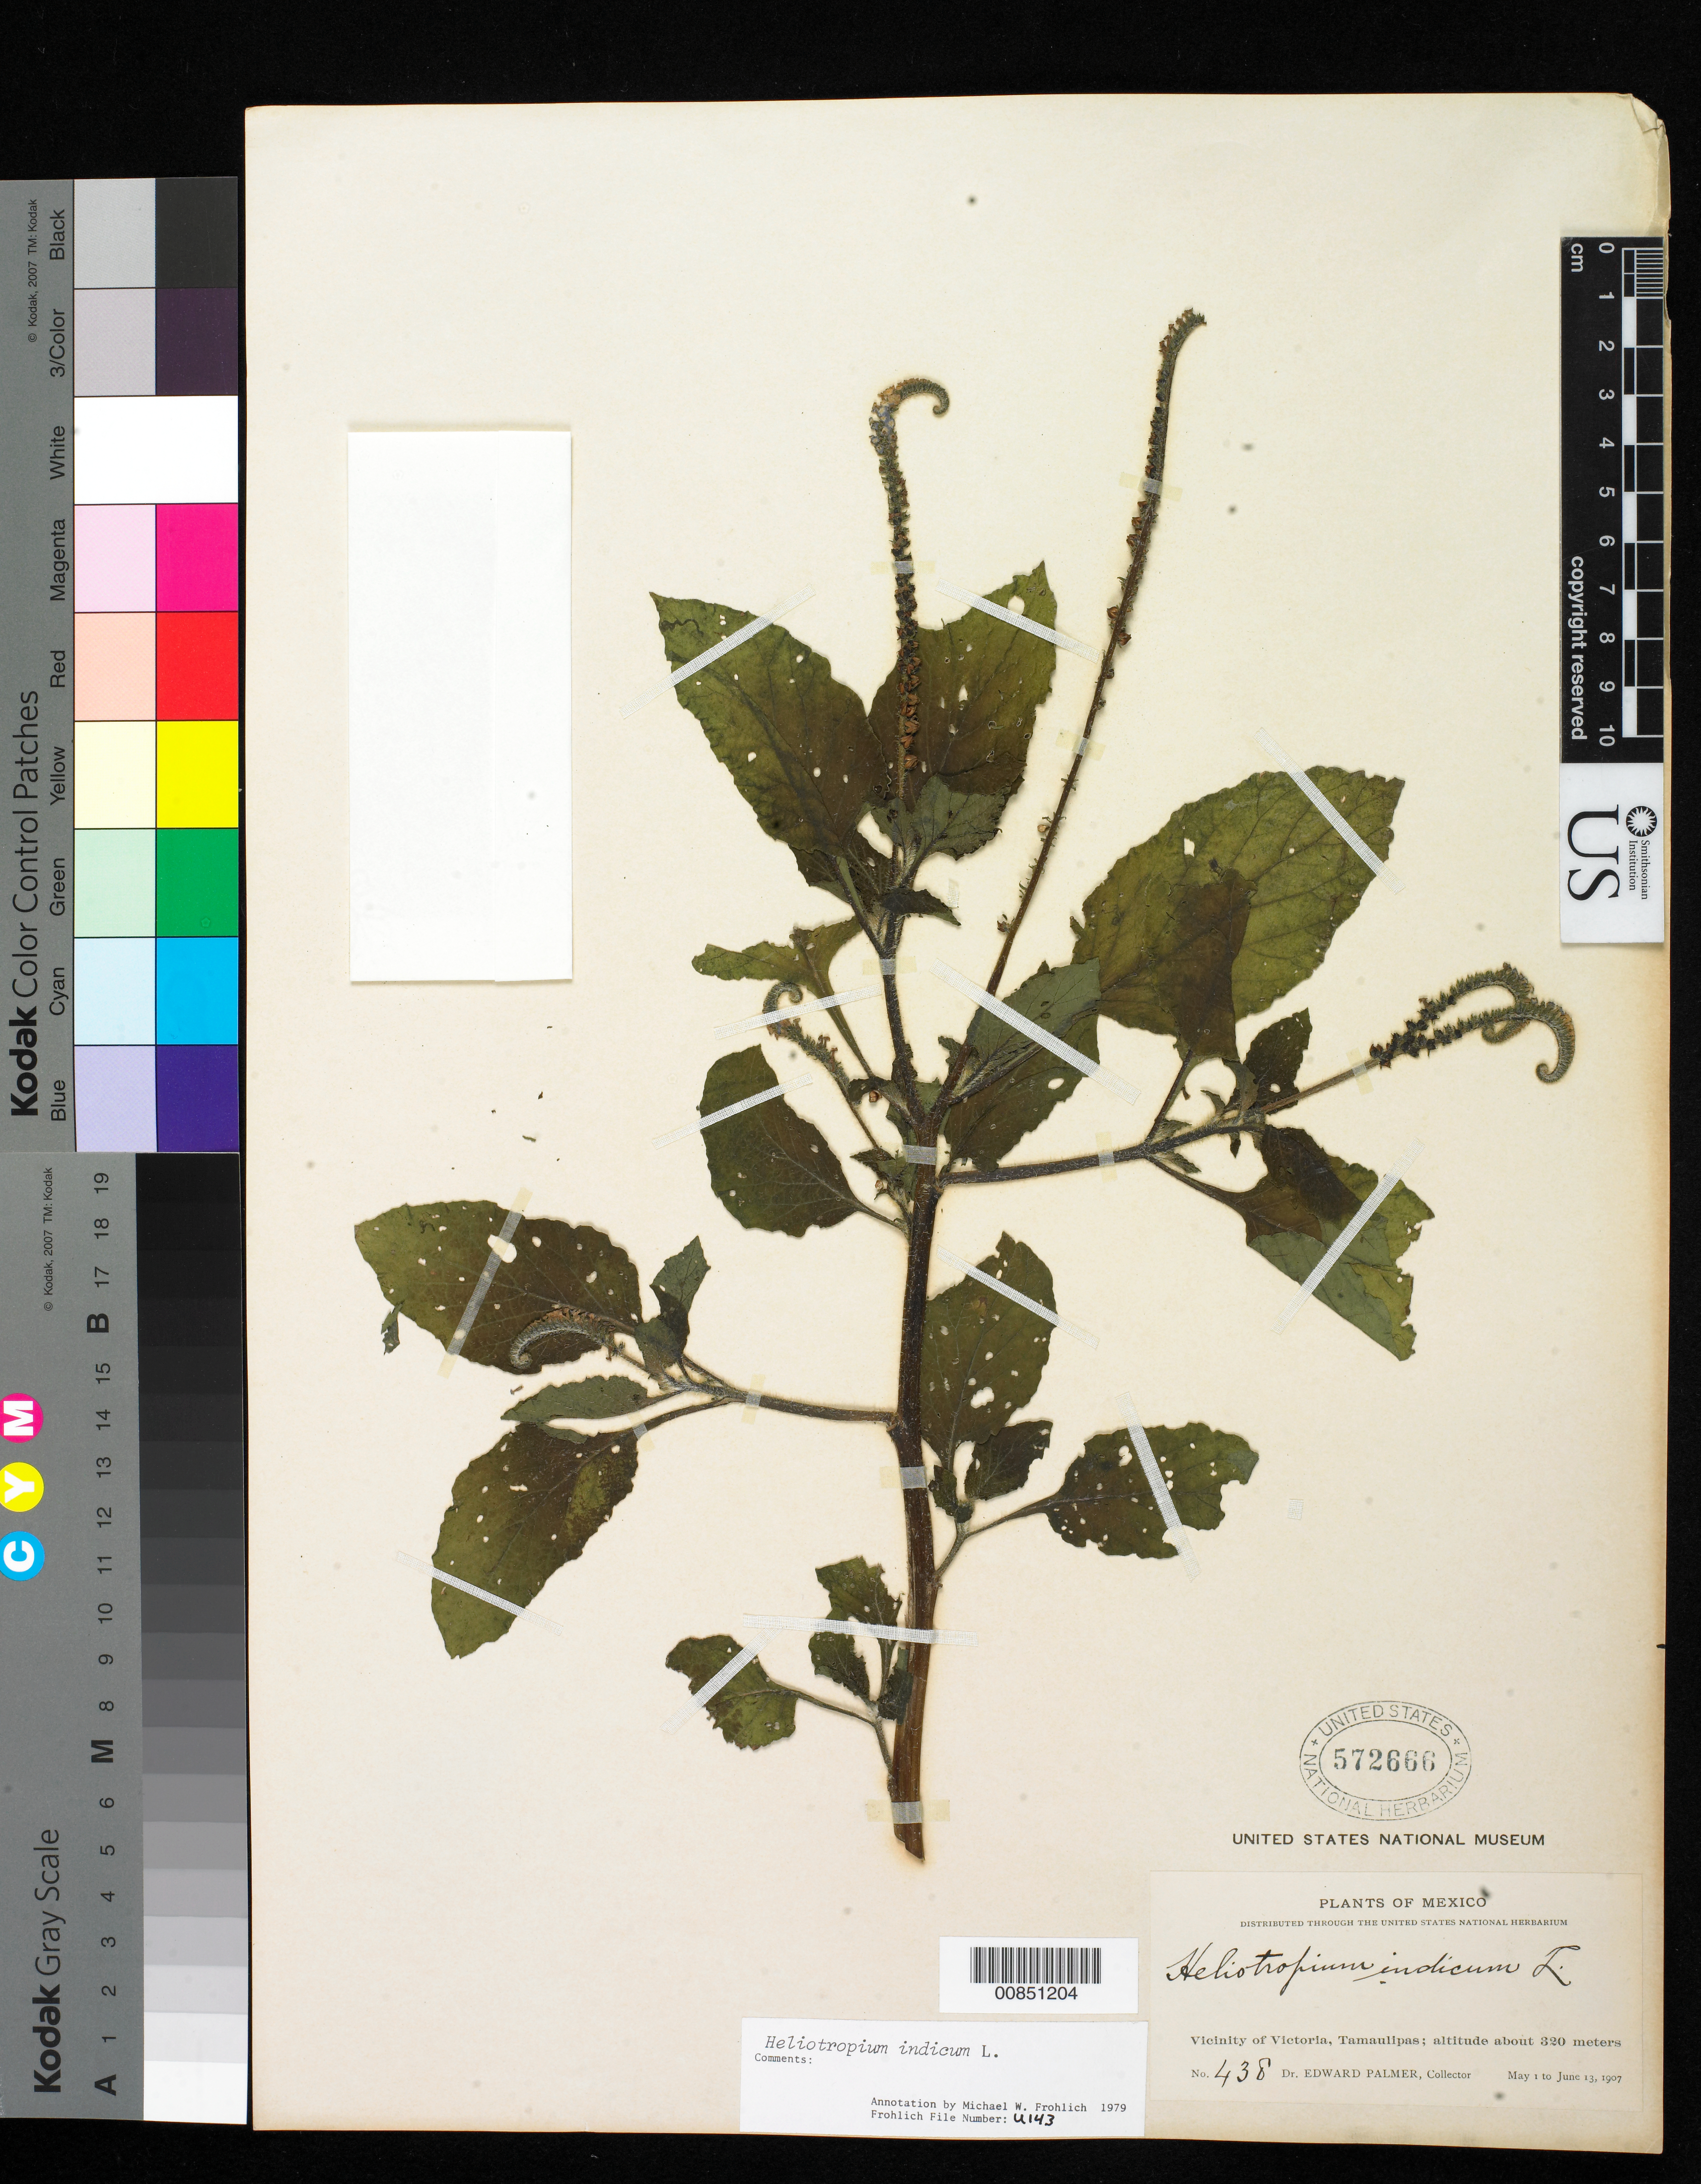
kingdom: Plantae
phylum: Tracheophyta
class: Magnoliopsida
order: Boraginales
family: Heliotropiaceae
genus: Heliotropium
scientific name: Heliotropium indicum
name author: L.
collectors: E. Palmer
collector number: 438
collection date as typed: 01 May 1907 to 13 Jun 1907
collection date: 1907-05-01/1907-06-13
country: Mexico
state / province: Tamaulipas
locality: Vicinity of Victoria.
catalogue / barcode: US 572666